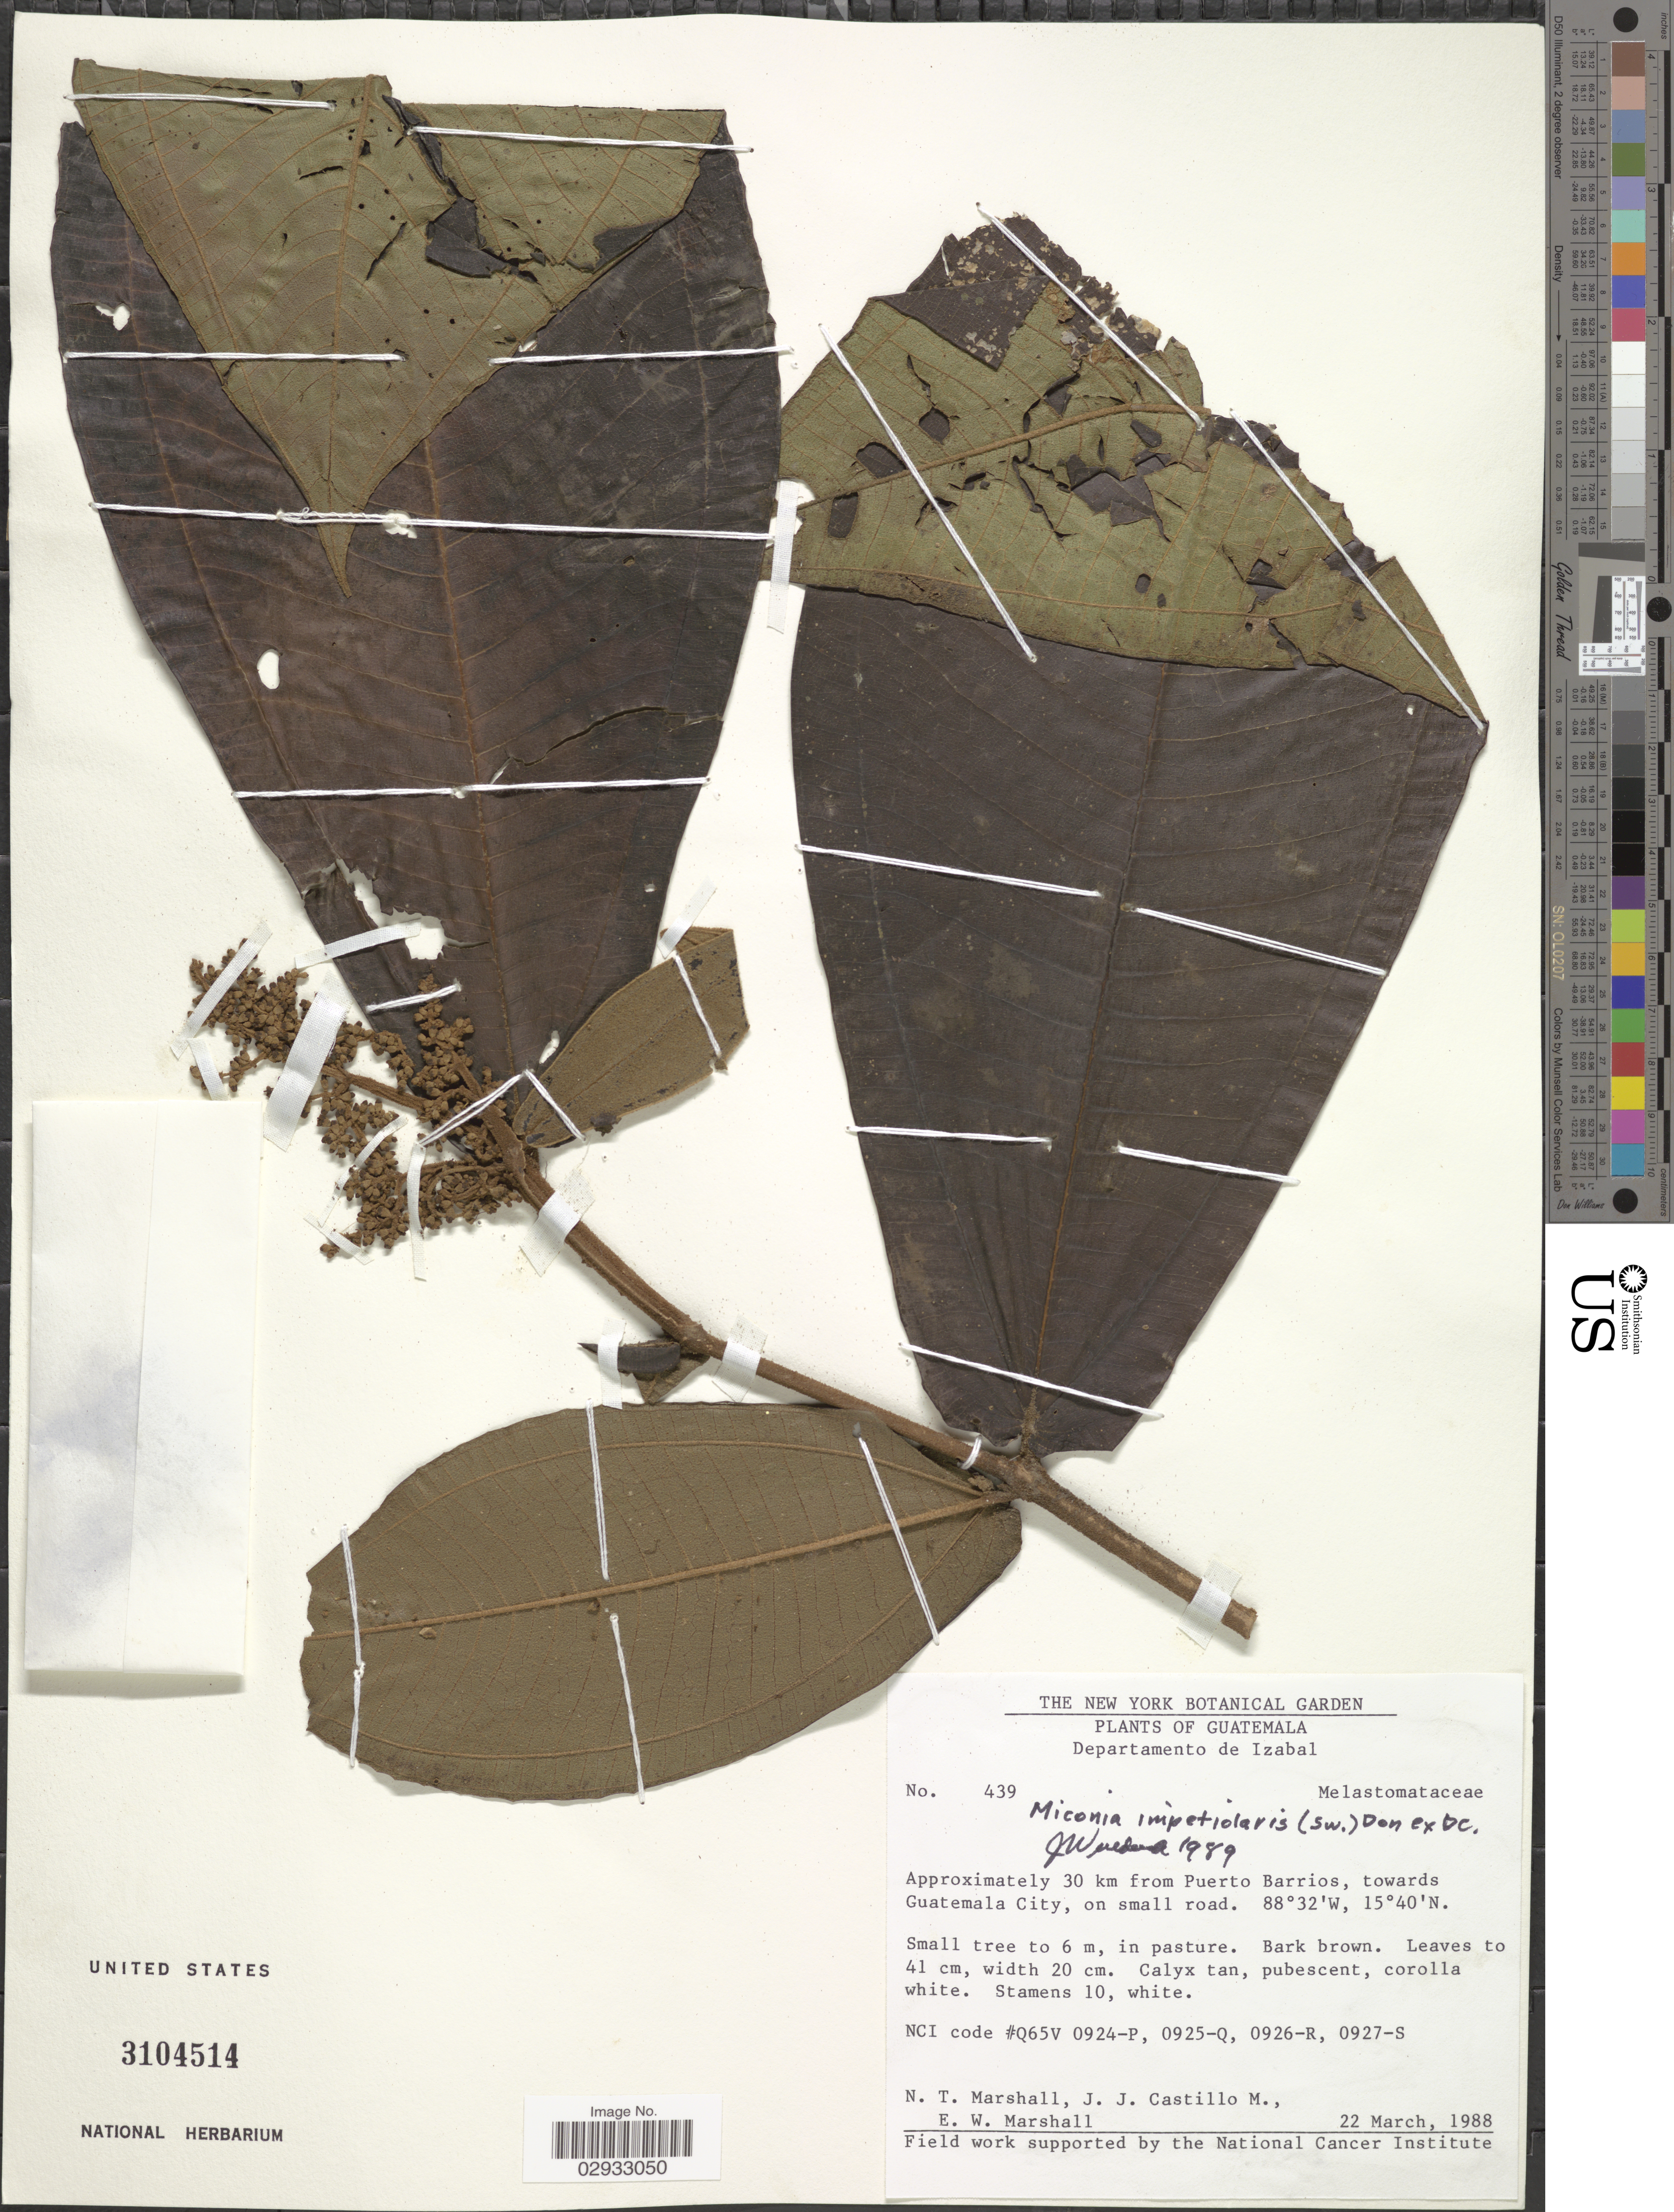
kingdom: Plantae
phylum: Tracheophyta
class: Magnoliopsida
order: Myrtales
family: Melastomataceae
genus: Miconia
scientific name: Miconia impetiolaris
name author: (Sw.) D. Don ex DC.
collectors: N. T. Marshall, J. Castillo & E. W. Marshall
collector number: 439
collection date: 1988-03-22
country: Guatemala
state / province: Izabal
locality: Departamento de Izabal. Approximately 30 km from Puerto Barrios, towards Guatemala City, on small road.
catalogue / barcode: US 3104514